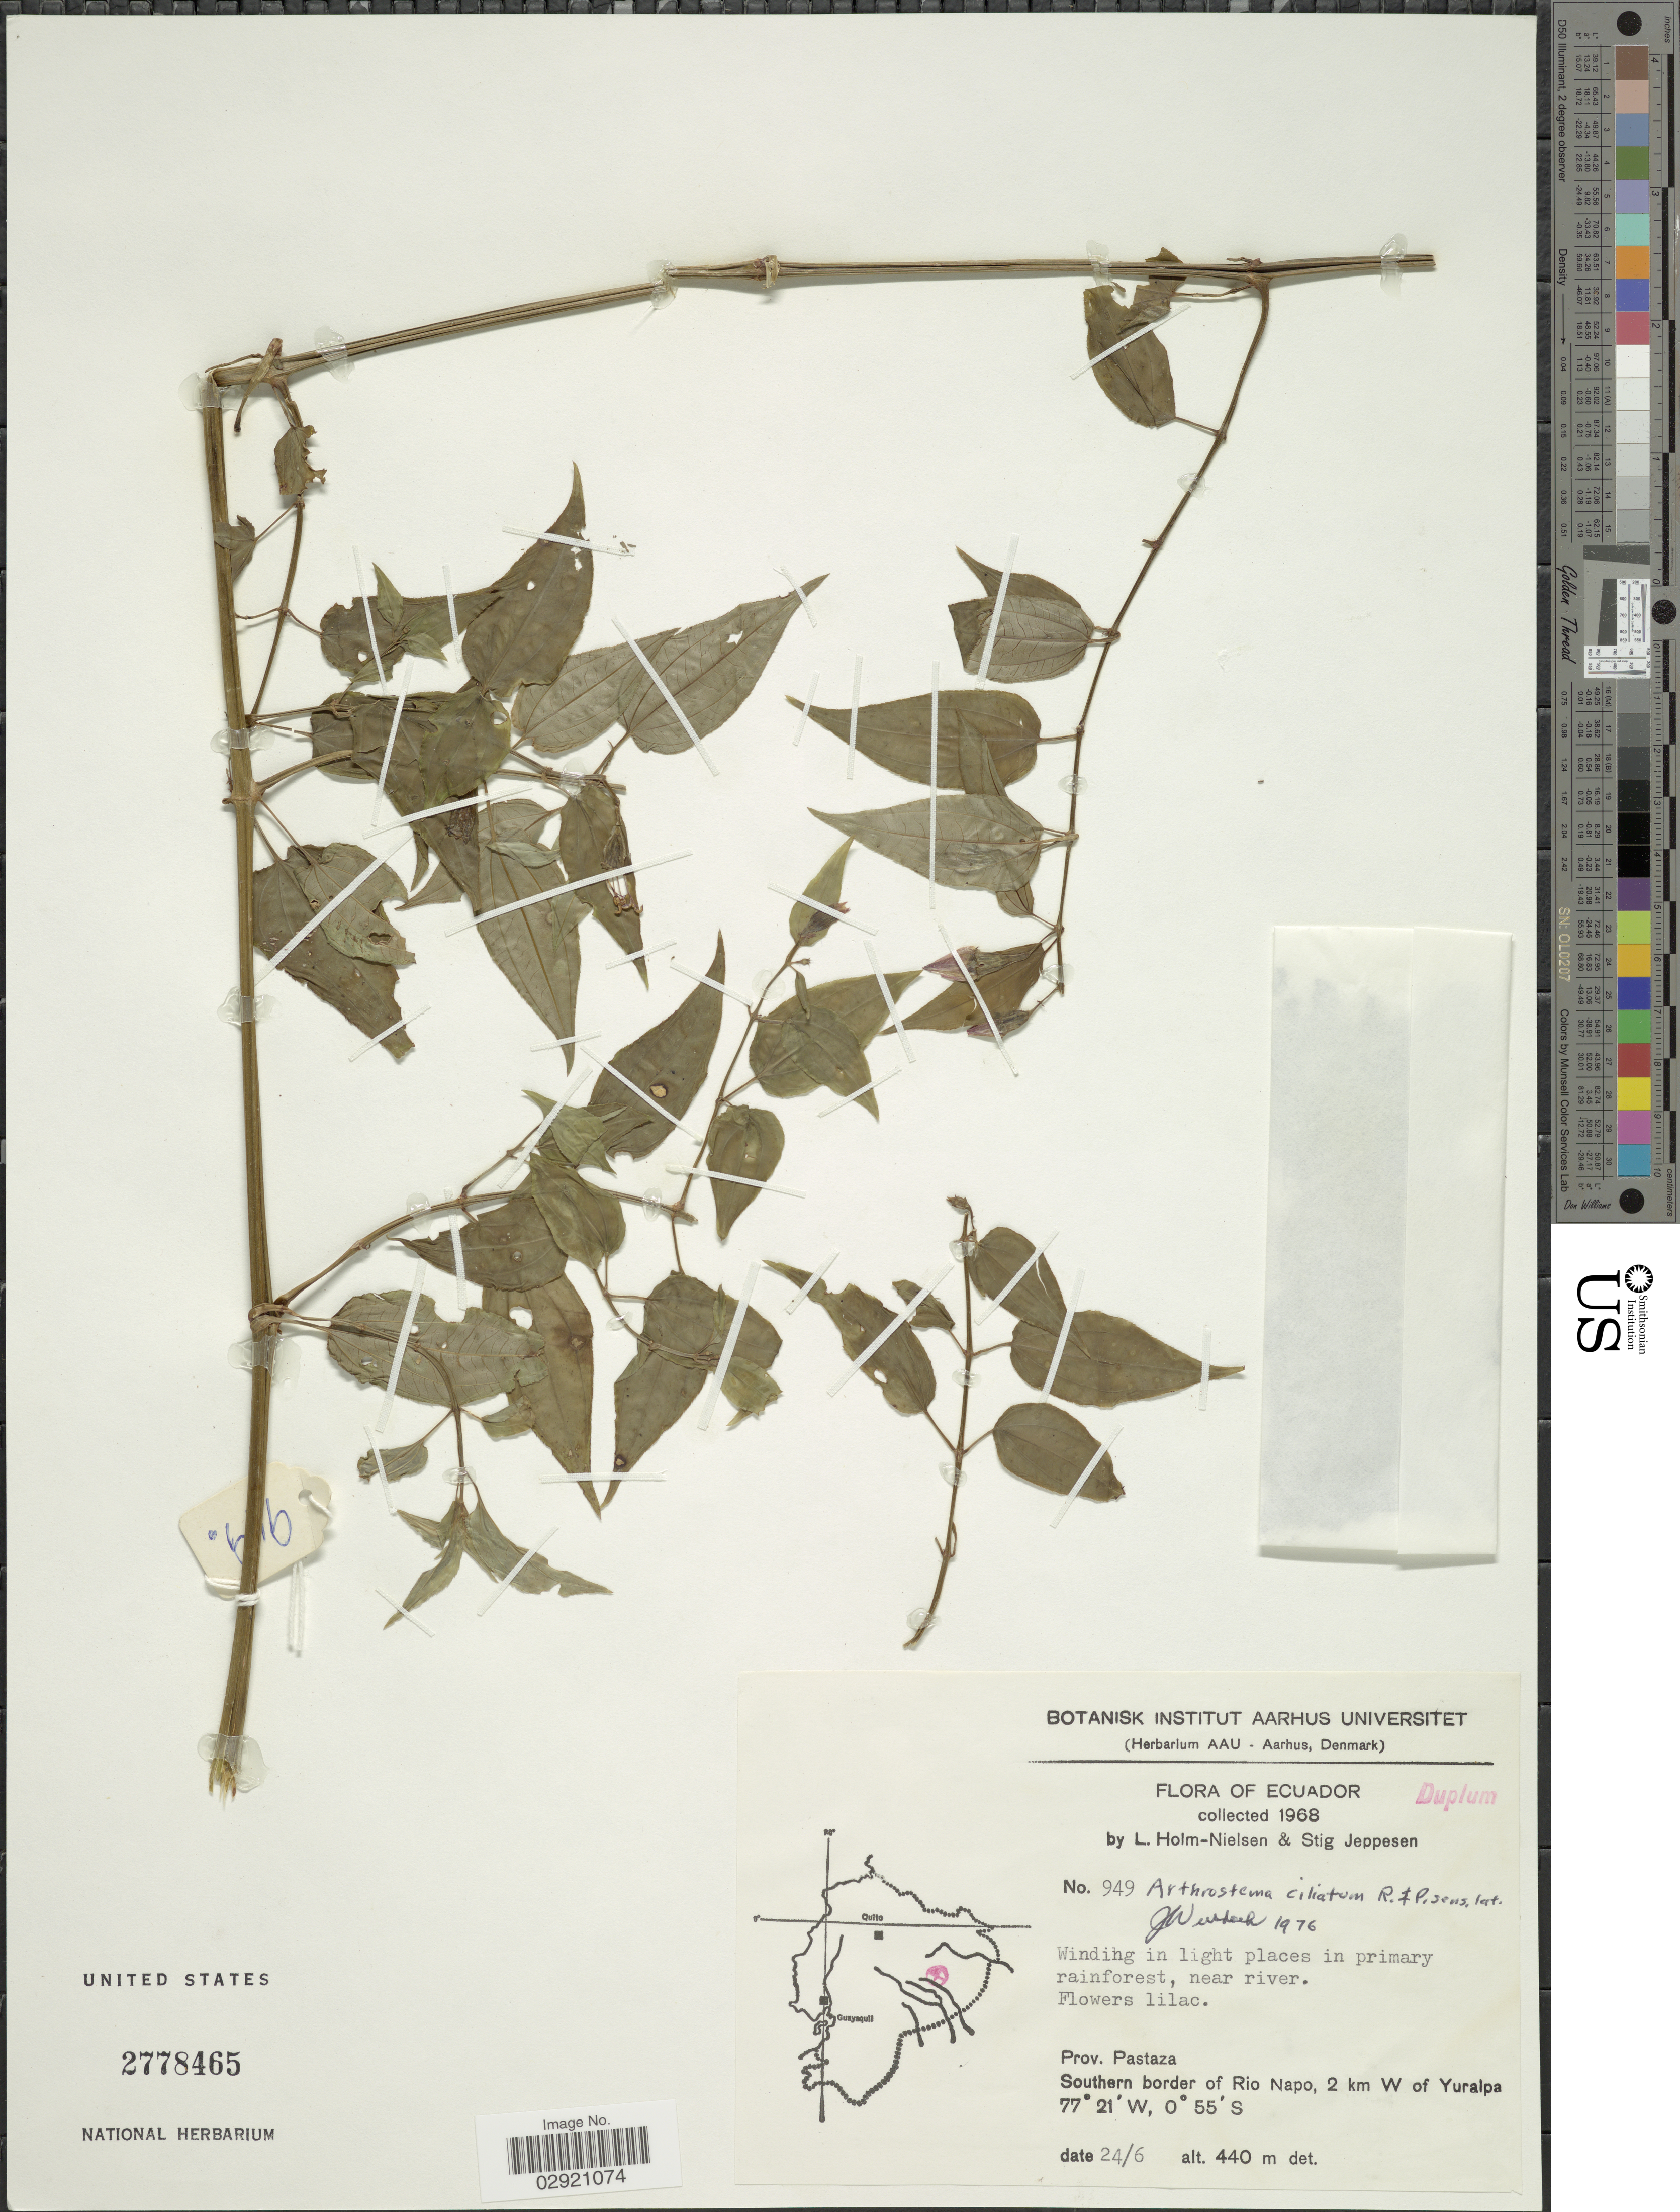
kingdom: Plantae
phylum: Tracheophyta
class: Magnoliopsida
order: Myrtales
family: Melastomataceae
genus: Arthrostemma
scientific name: Arthrostemma ciliatum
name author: Pav. ex D. Don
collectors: L. Holm-Nielsen & S. Jeppesen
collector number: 949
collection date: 1968-06-24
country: Ecuador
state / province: Pastaza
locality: Southern border of Rio Napo, 2 km W of Yuralpa.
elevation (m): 440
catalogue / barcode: US 2778465